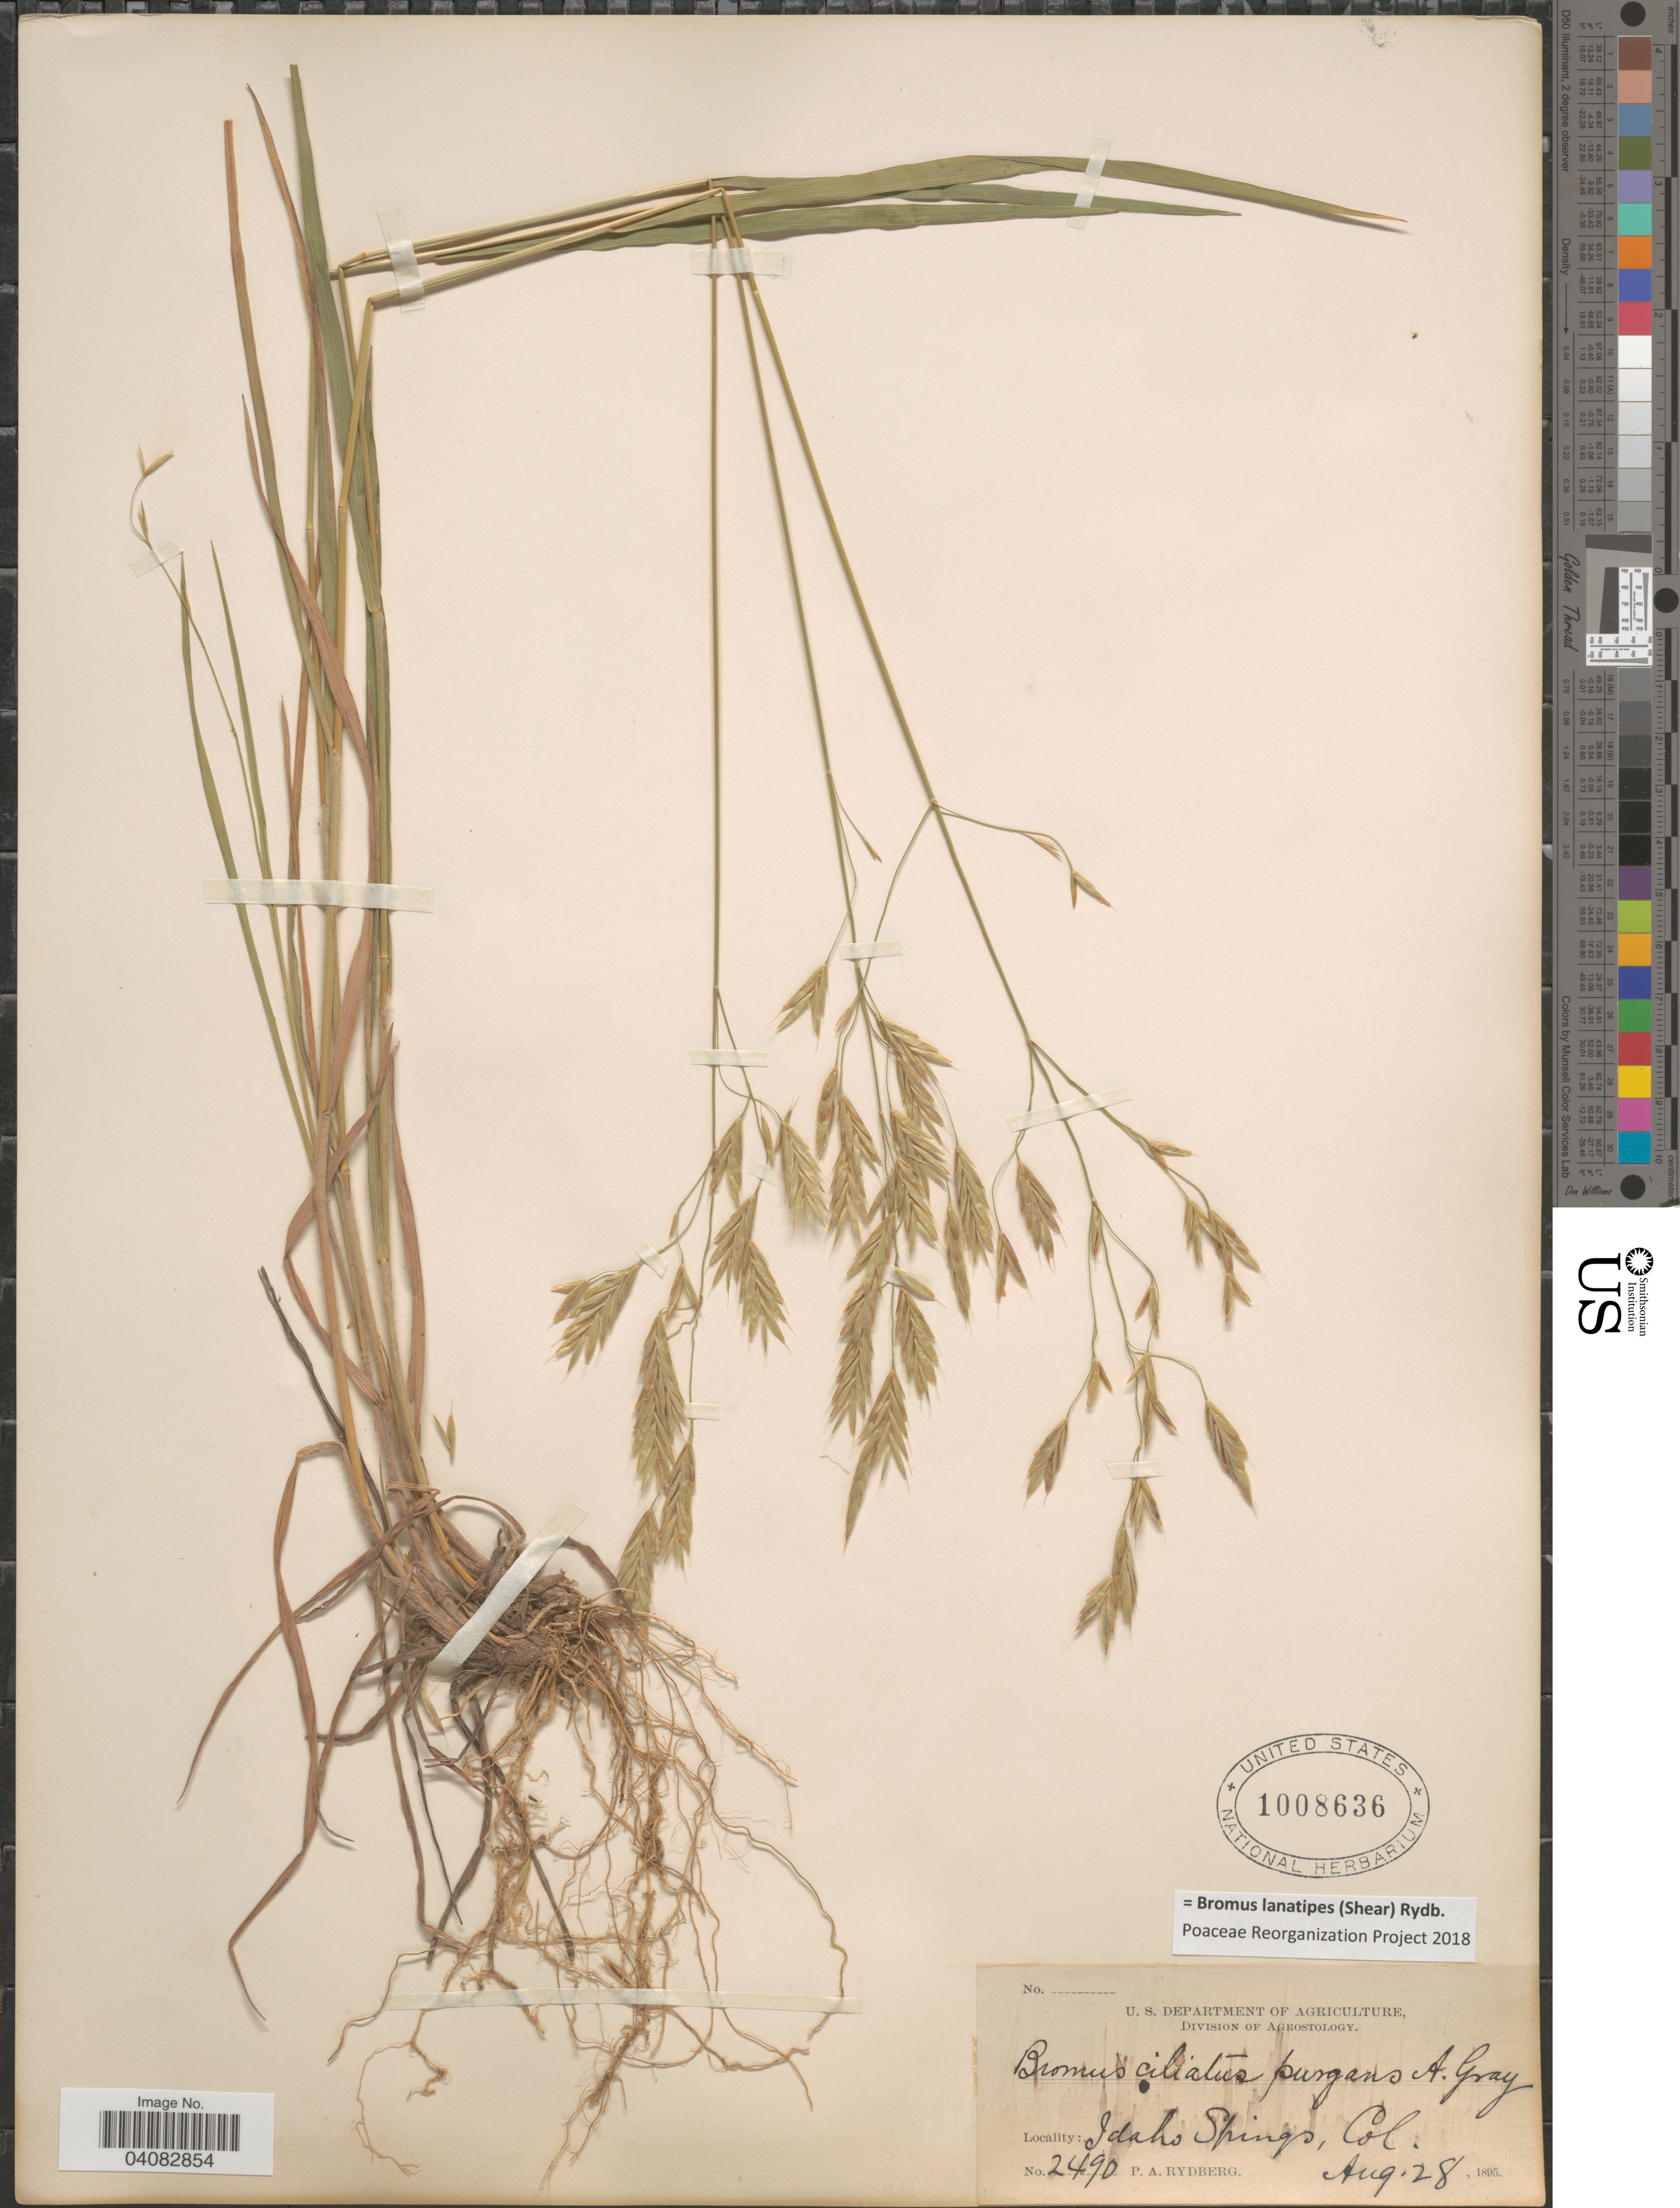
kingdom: Plantae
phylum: Tracheophyta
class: Liliopsida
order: Poales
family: Poaceae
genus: Bromus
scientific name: Bromus lanatipes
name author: (Shear) Rydb.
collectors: P. A. Rydberg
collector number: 2490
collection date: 1895-08-28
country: United States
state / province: Colorado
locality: Idaho Springs.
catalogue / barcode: US 1008636